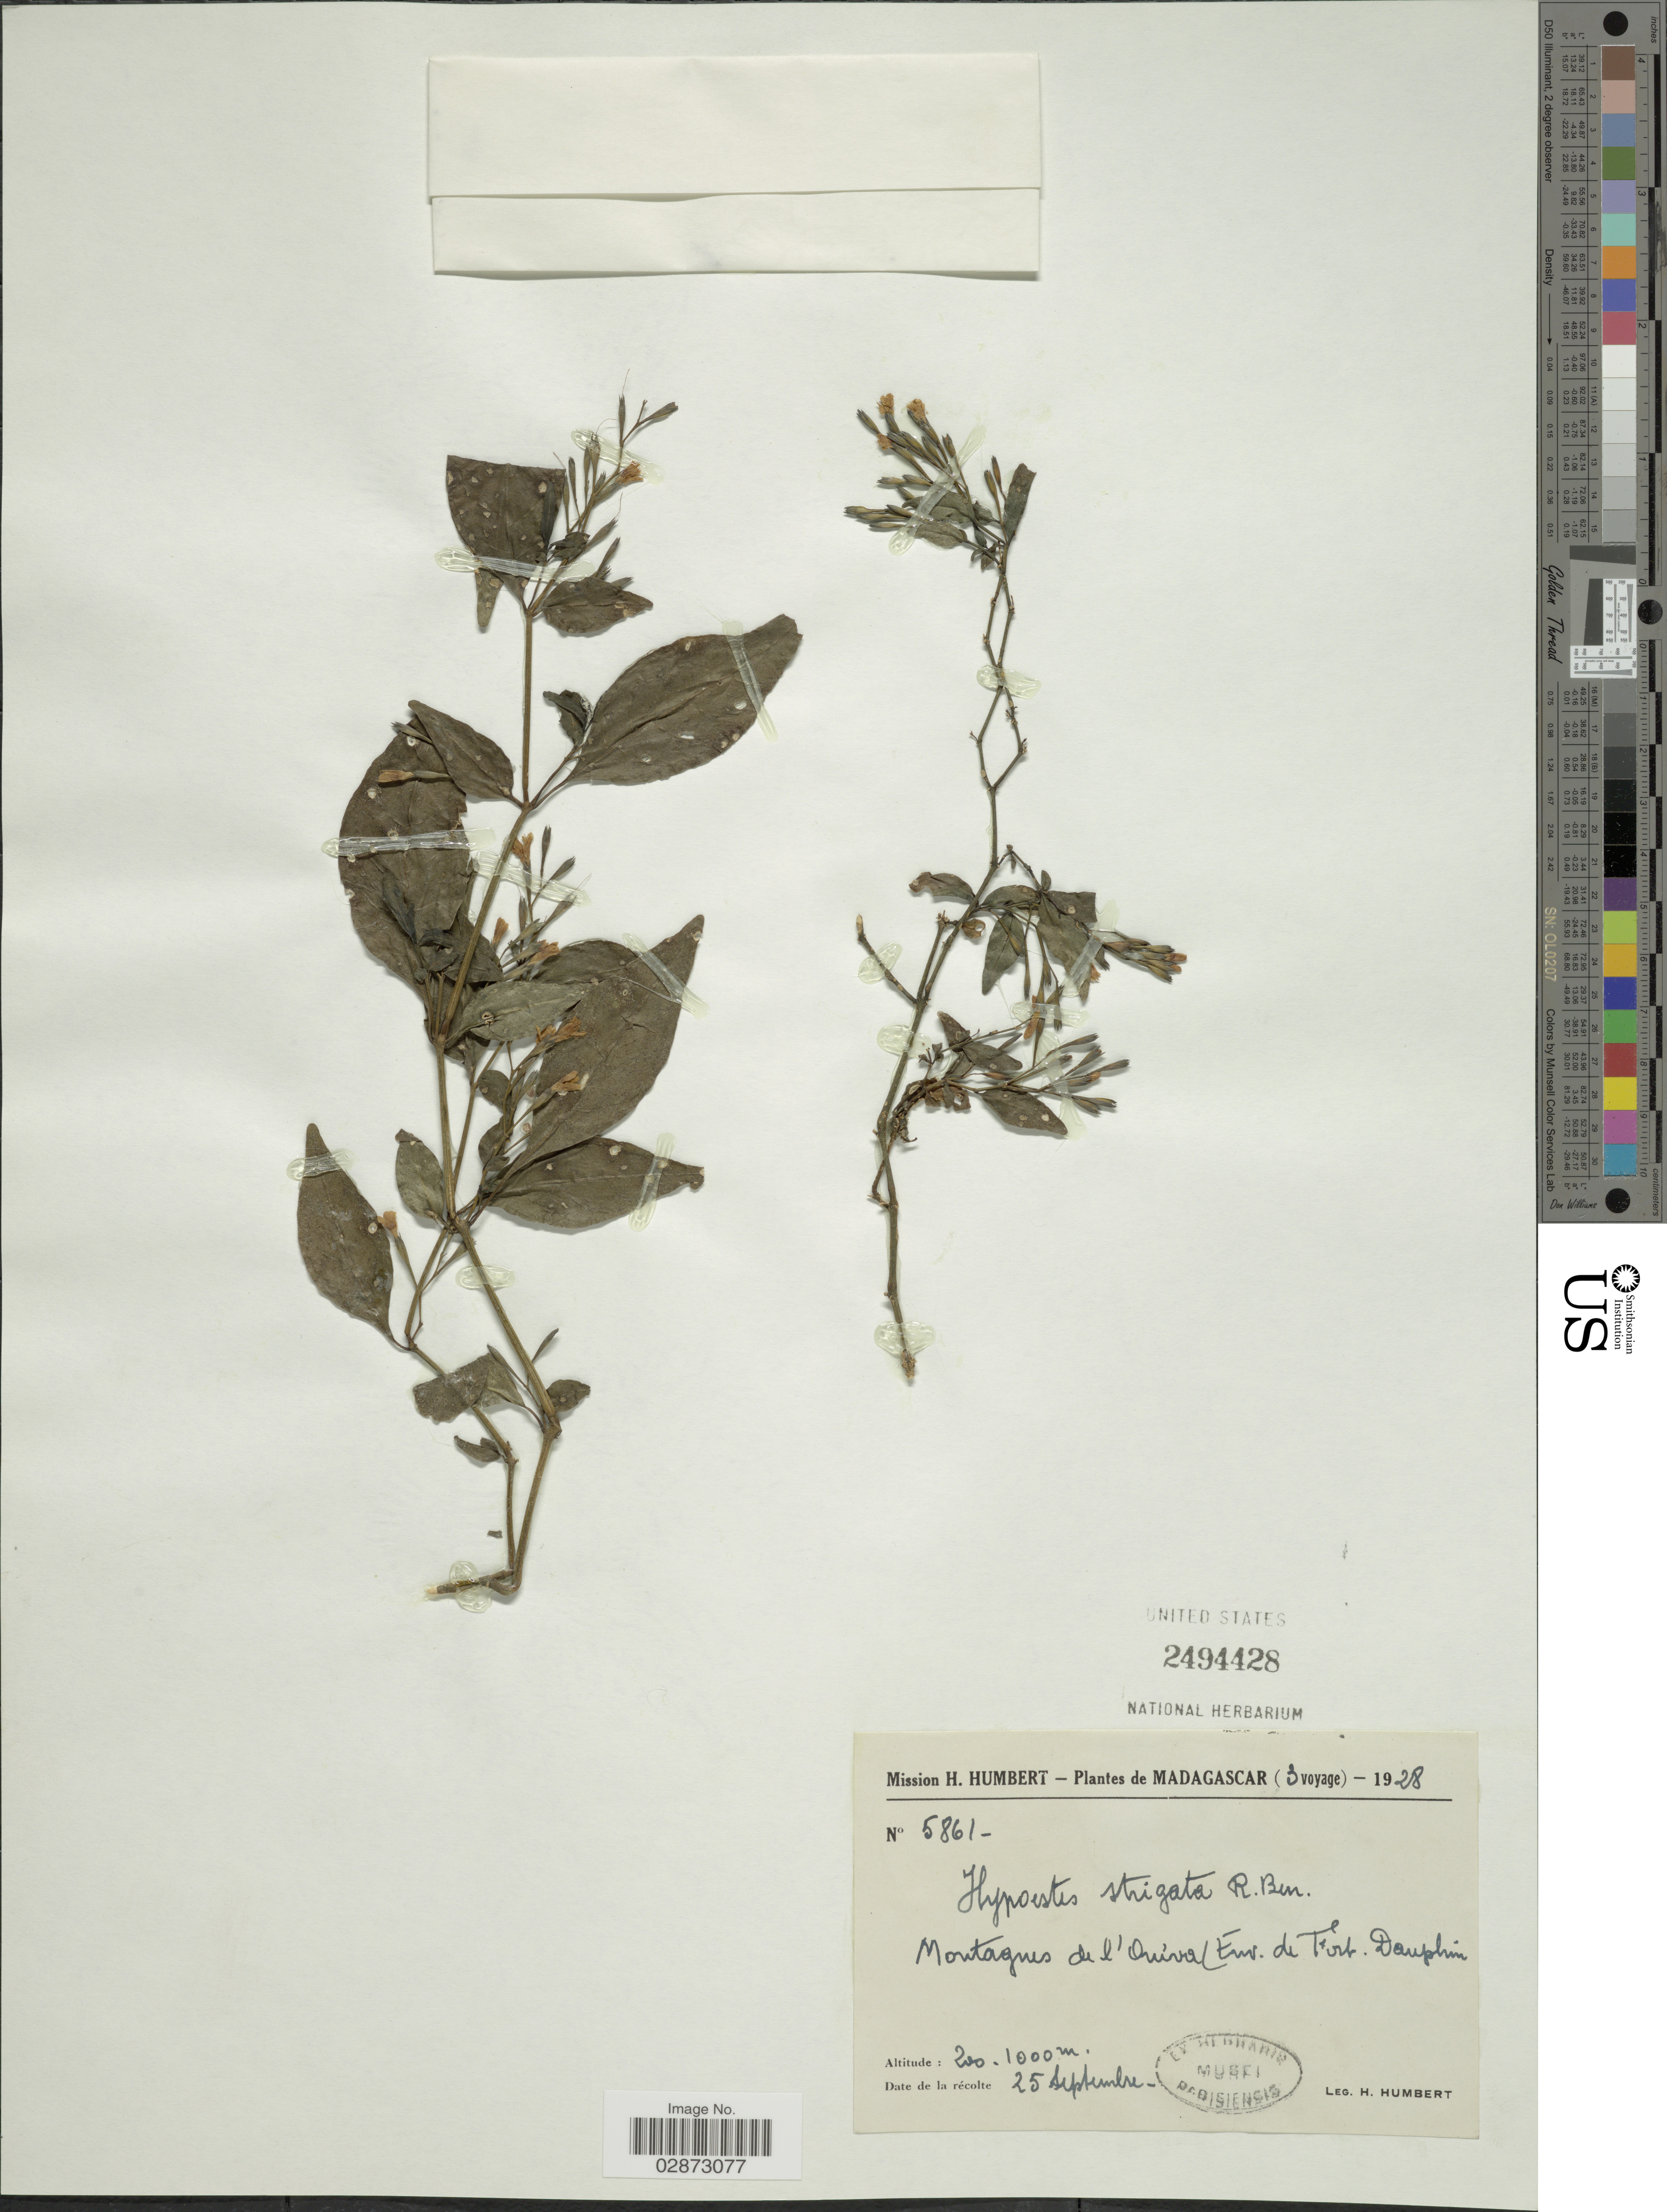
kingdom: Plantae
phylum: Tracheophyta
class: Magnoliopsida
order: Lamiales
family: Acanthaceae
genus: Hypoestes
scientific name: Hypoestes strigata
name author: Benoist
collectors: H. Humbert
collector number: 5861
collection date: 1928-09-25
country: Madagascar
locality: Montagnes de l'Oniva (Env. de Fort. Dauphin).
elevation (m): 200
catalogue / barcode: US 2494428